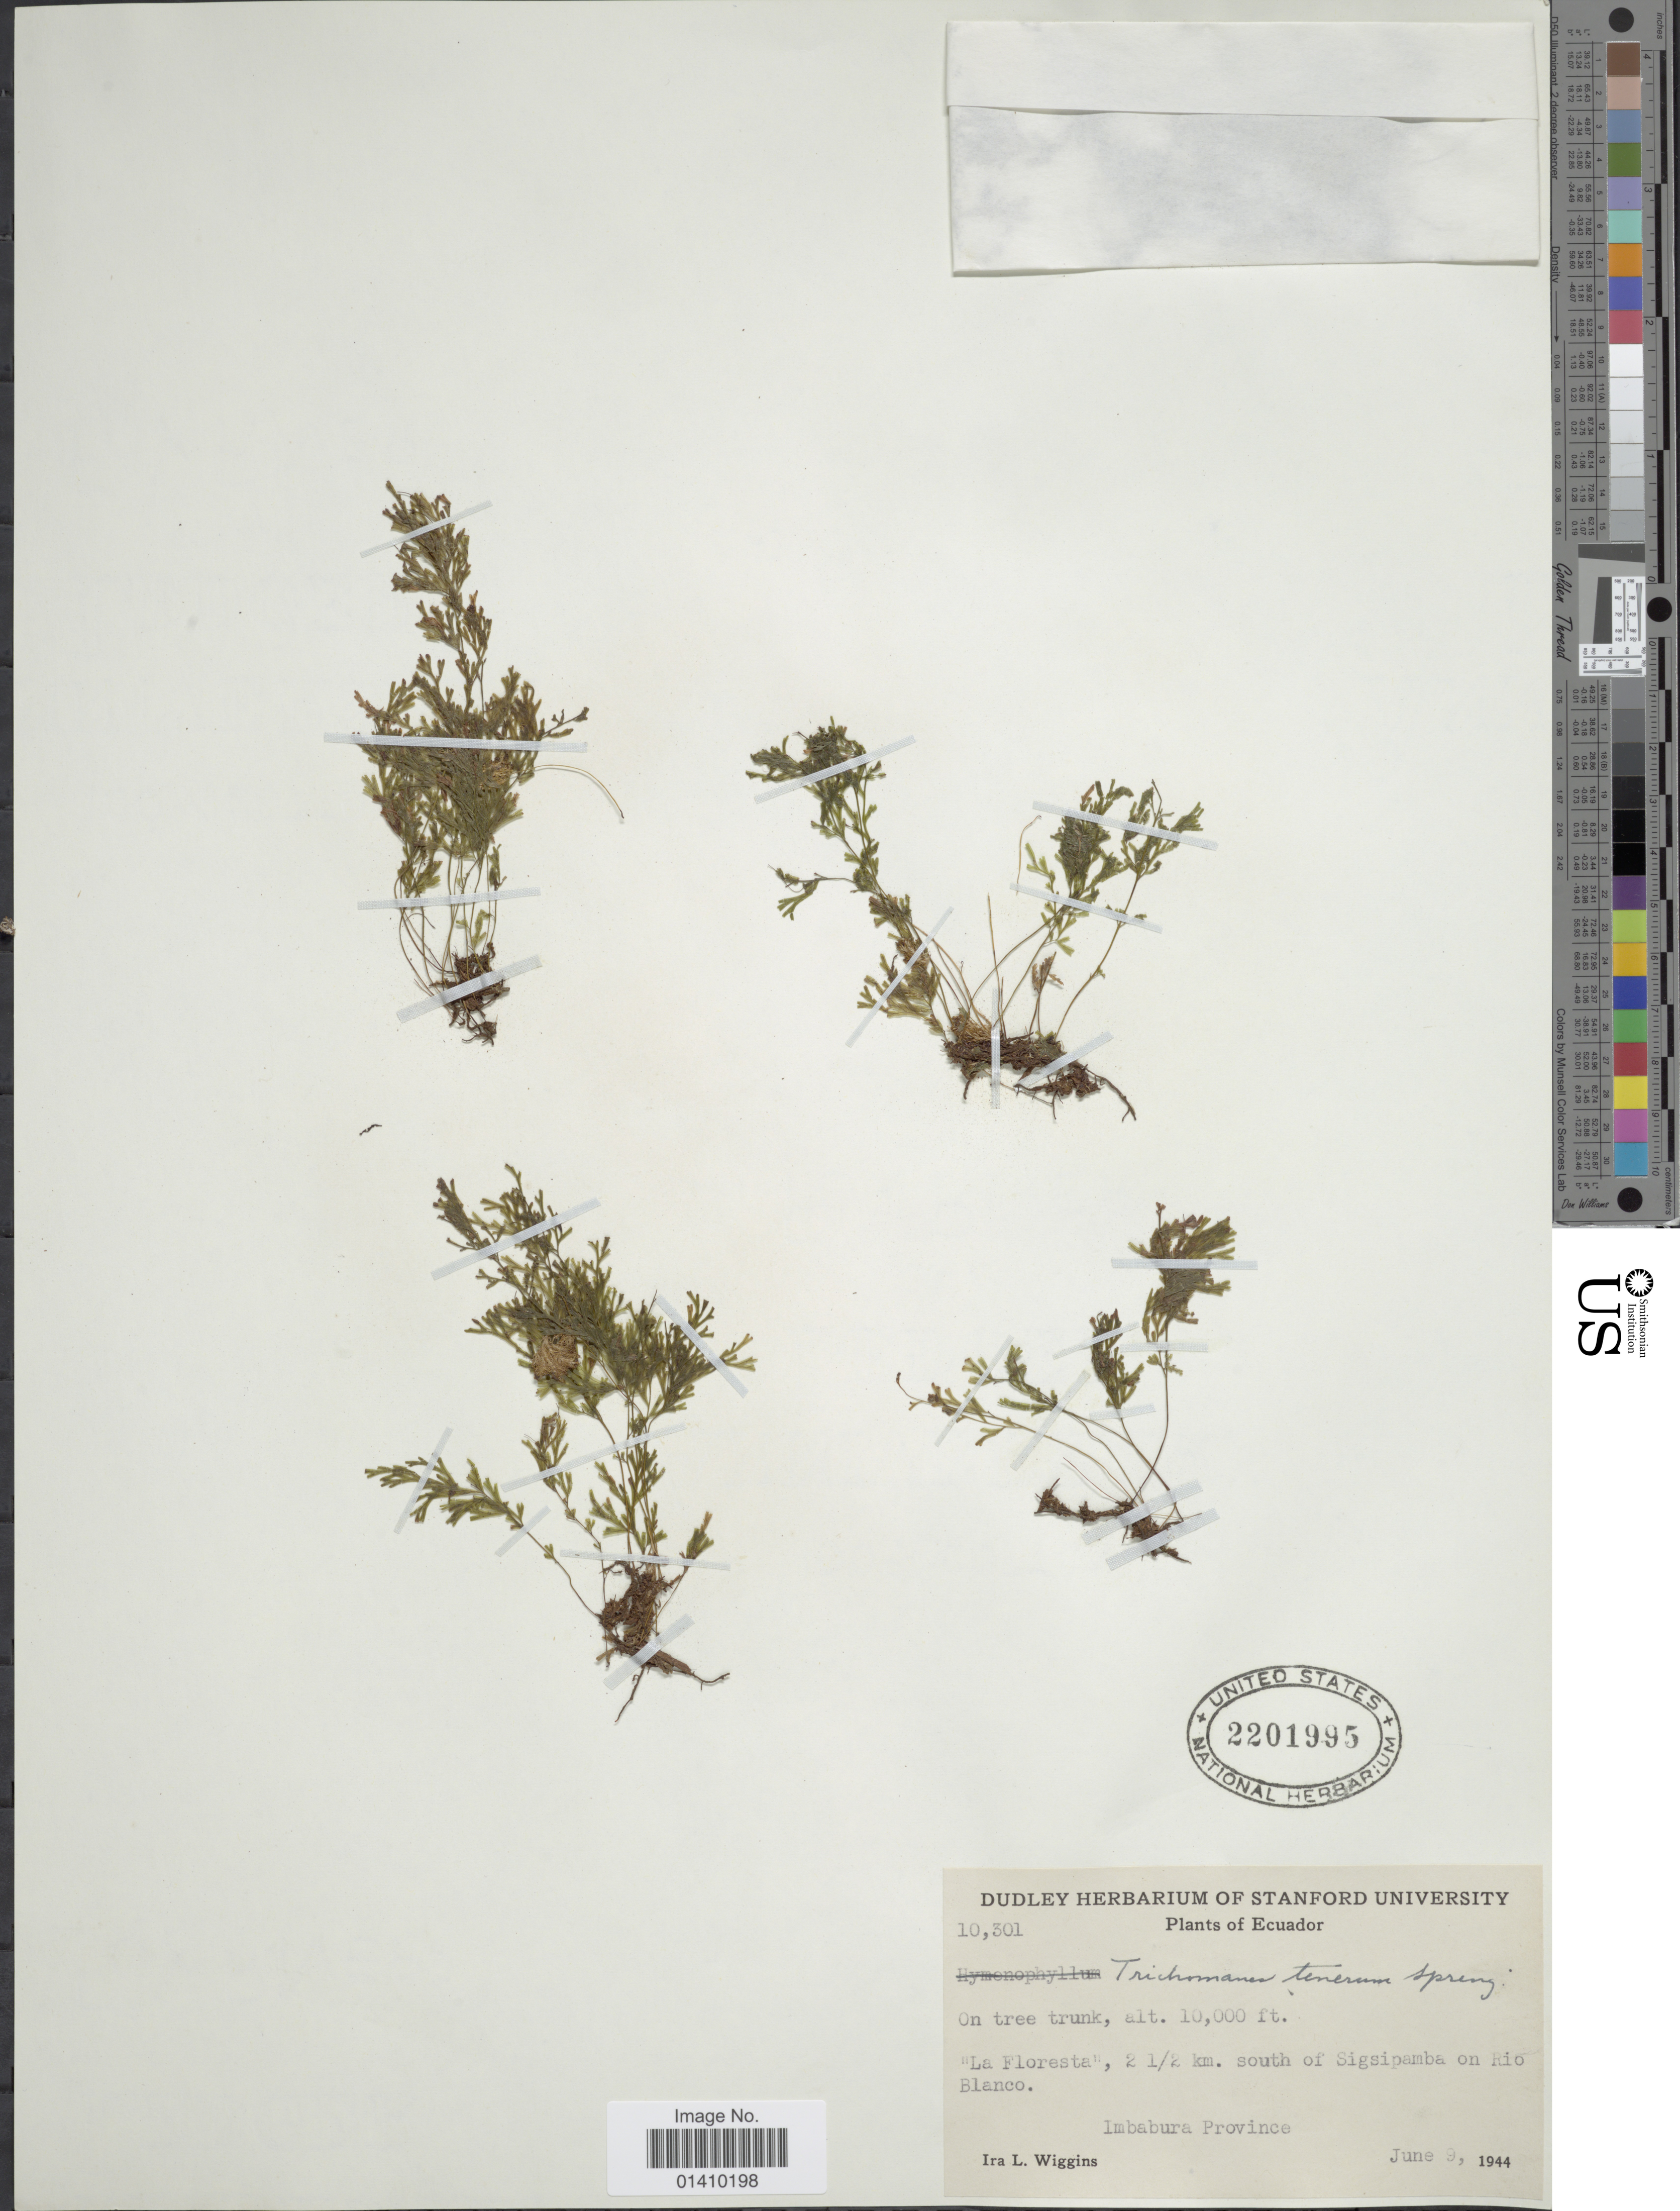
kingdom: Plantae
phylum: Tracheophyta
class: Polypodiopsida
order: Hymenophyllales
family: Hymenophyllaceae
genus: Polyphlebium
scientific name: Polyphlebium tenerum (A. Spreng.) comb. ined., 2015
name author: (A. Spreng.)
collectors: I. L. Wiggins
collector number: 10301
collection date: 1944-06-09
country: Ecuador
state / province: Imbabura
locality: La Floresta, 2.5 km, south of Sigsipamba on Rio Blanco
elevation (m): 3048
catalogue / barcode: US 2201995